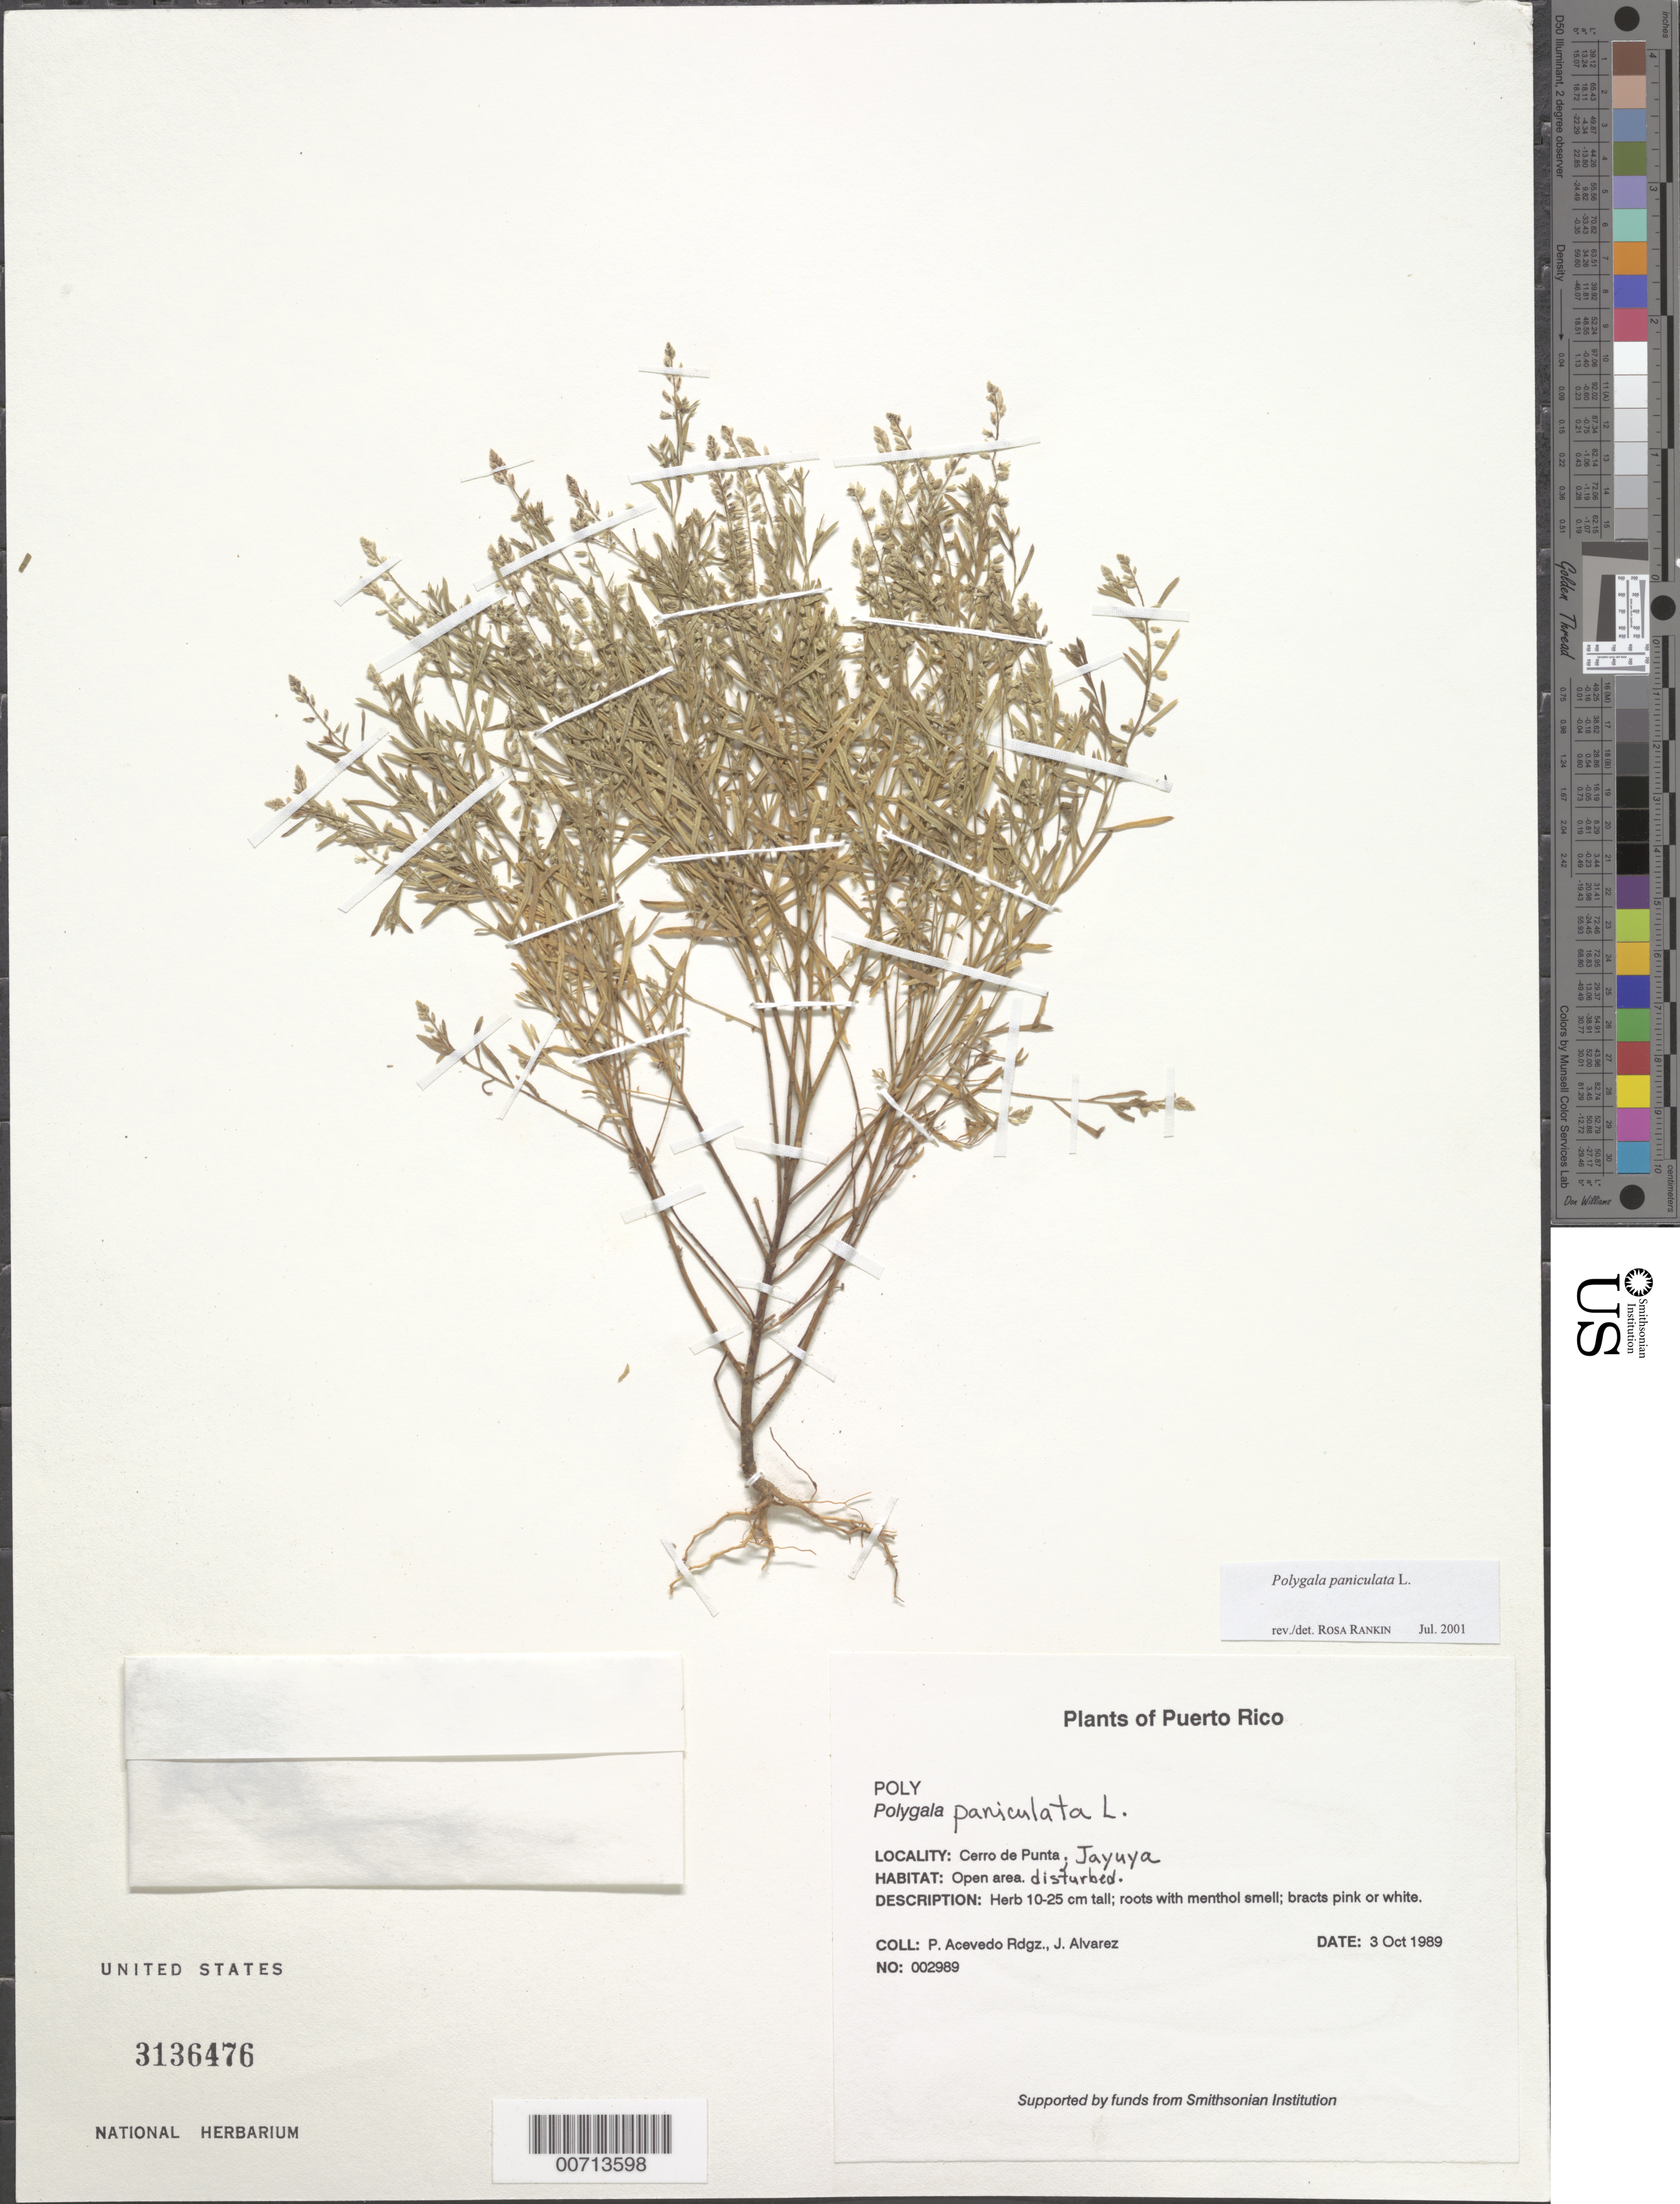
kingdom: Plantae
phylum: Tracheophyta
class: Magnoliopsida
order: Fabales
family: Polygalaceae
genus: Polygala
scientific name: Polygala paniculata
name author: L.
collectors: P. Acevedo-Rodr. & J. Alvarez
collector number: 2989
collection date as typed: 03 Oct 1989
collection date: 1989-10-03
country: Puerto Rico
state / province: Jayuya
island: Puerto Rico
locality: Jayuya; Cerro de Punta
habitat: Open area.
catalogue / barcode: US 3136476